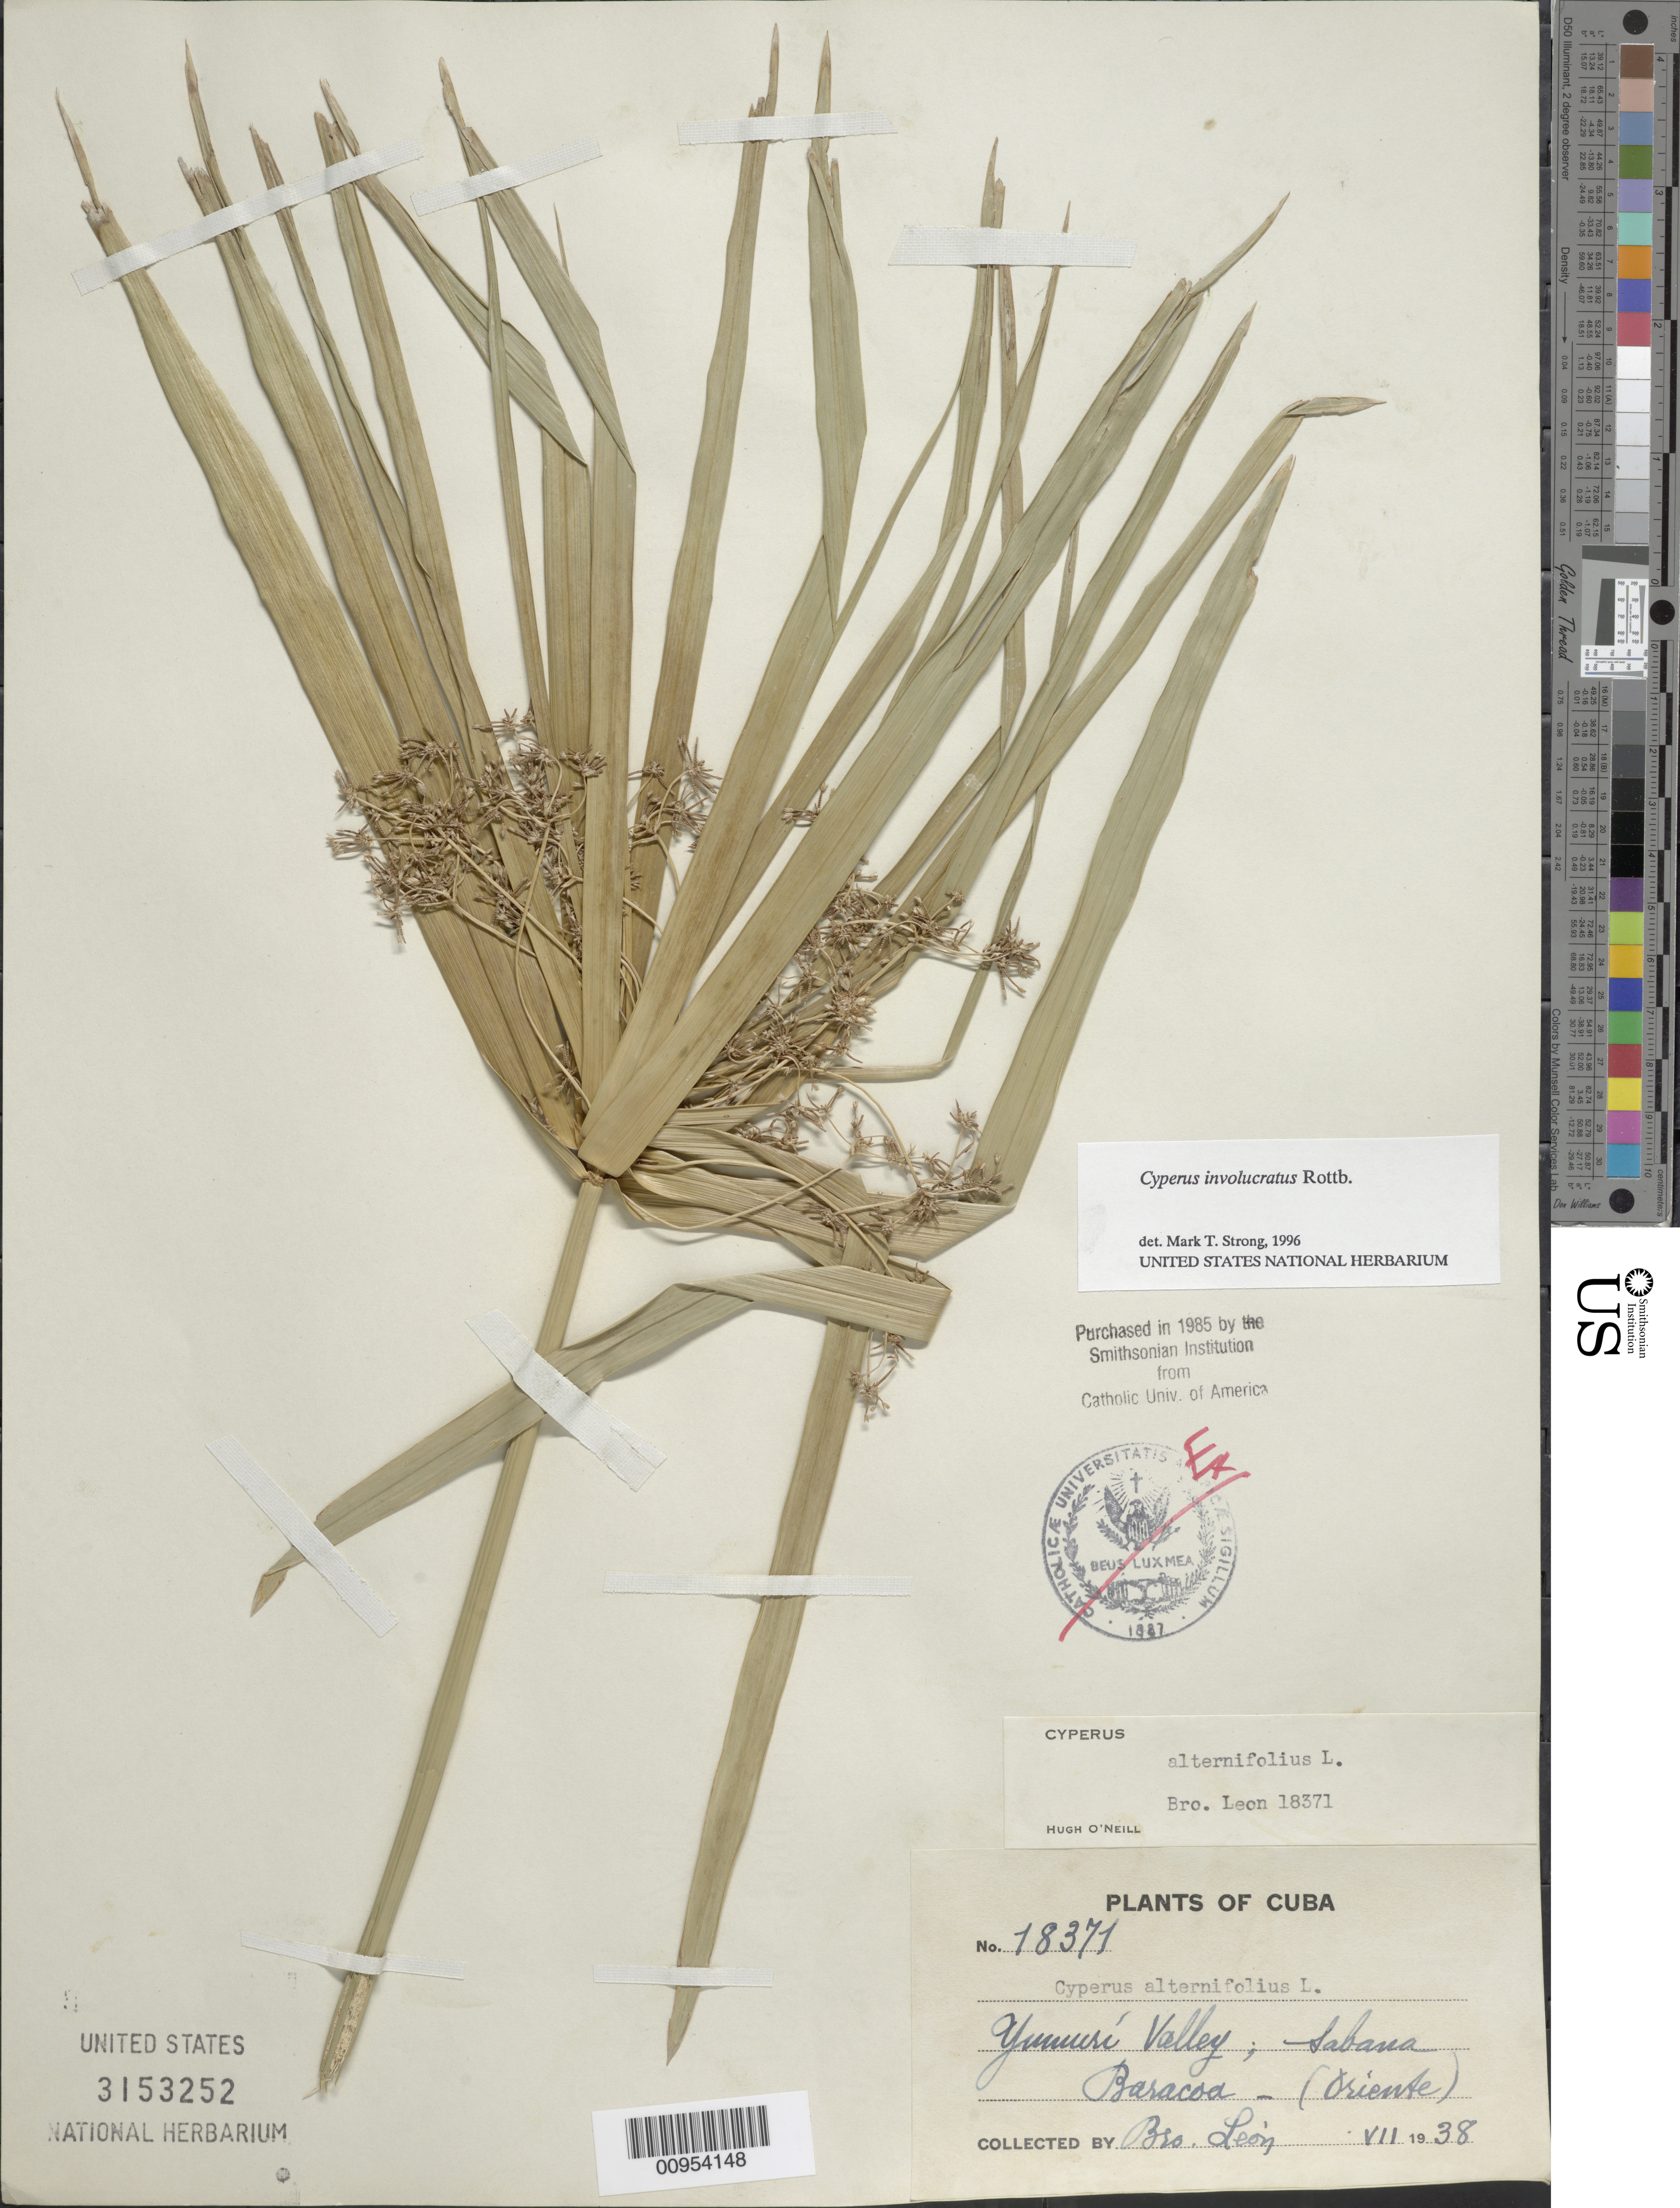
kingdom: Plantae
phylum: Tracheophyta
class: Liliopsida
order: Poales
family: Cyperaceae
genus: Cyperus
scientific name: Cyperus involucratus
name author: Rottb.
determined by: Strong, M. T., (US), Smithsonian Institution - National Museum of Natural History (UNITED STATES)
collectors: Bro. León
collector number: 18371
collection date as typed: Jul 1938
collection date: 1938-07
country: Cuba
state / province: Guantanamo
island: Cuba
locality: Yumusé" Valley, Sabana, Baracoa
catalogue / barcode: US 3153252